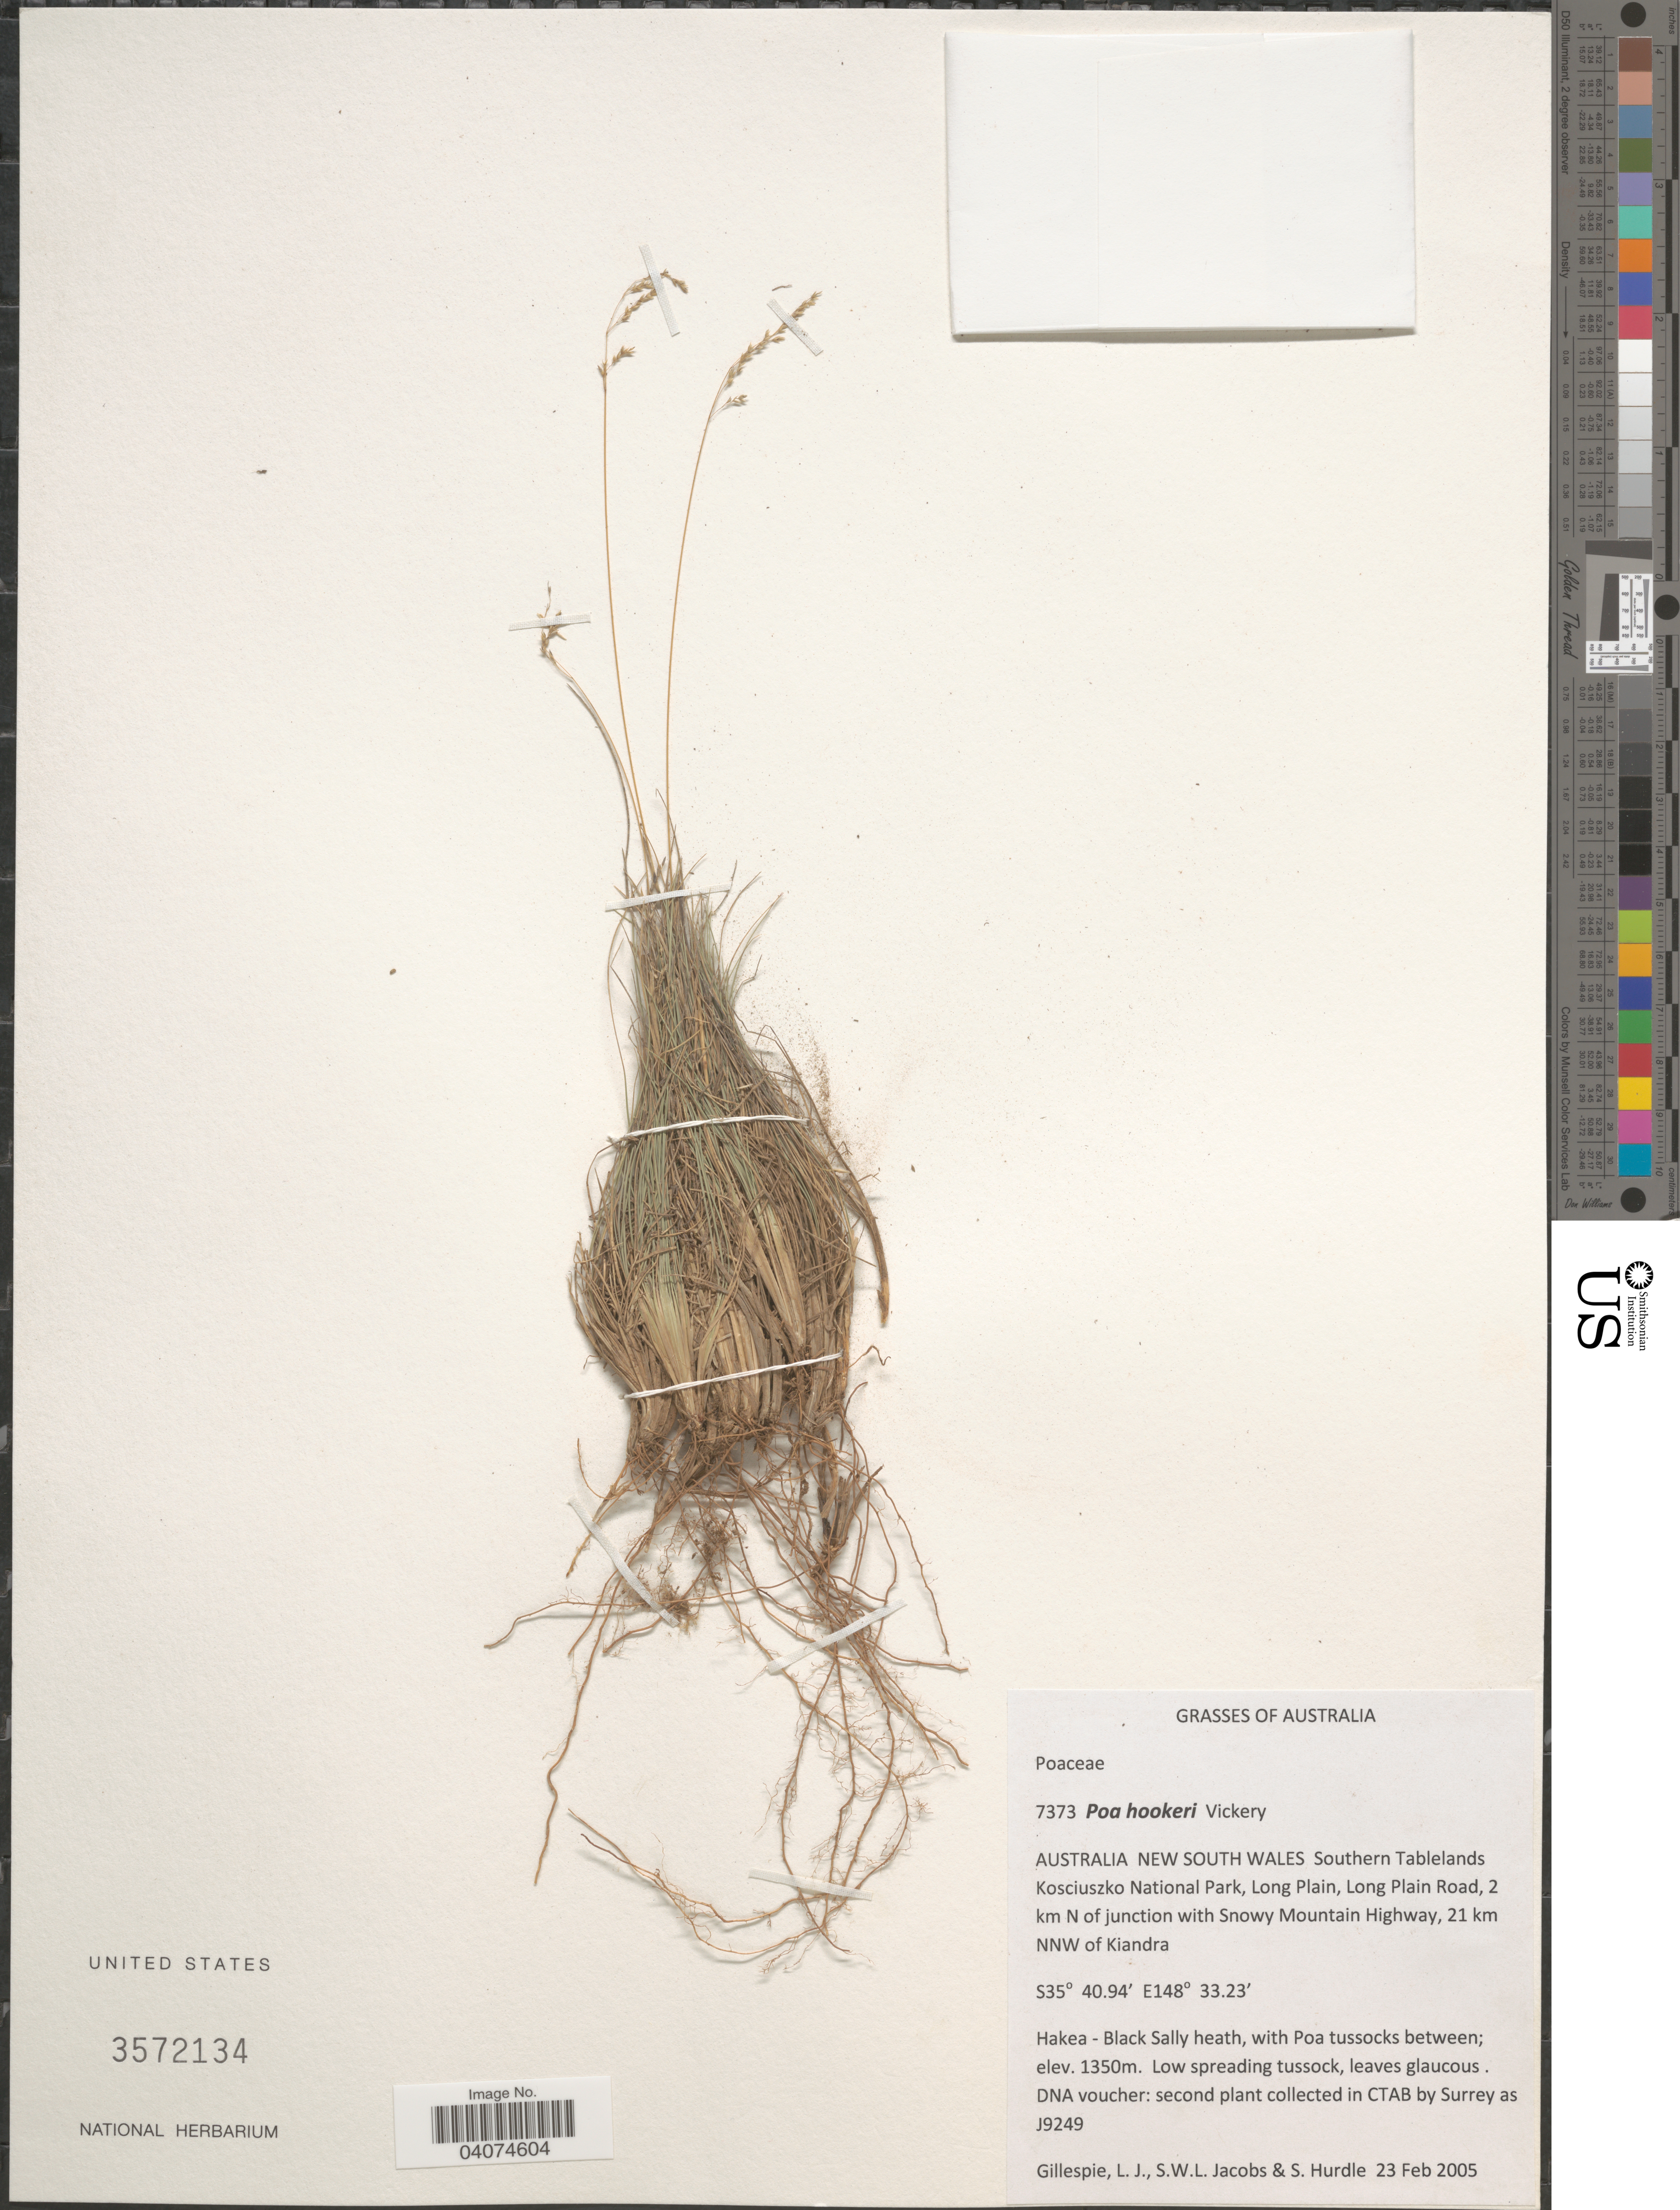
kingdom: Plantae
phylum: Tracheophyta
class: Liliopsida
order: Poales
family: Poaceae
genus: Poa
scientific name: Poa hookeri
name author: Vickery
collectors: L. Gillespie, S. W. L. Jacobs & S. Hurdle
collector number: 7373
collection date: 2005-02-23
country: Australia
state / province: New South Wales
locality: Southern Tablelands. Kosciuszko National Park, Long Plain, Long Plain Road, 2 km N of junction with Snowy Mountain Highway, 21 km NNW of Kiandra.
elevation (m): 1350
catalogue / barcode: US 3572134